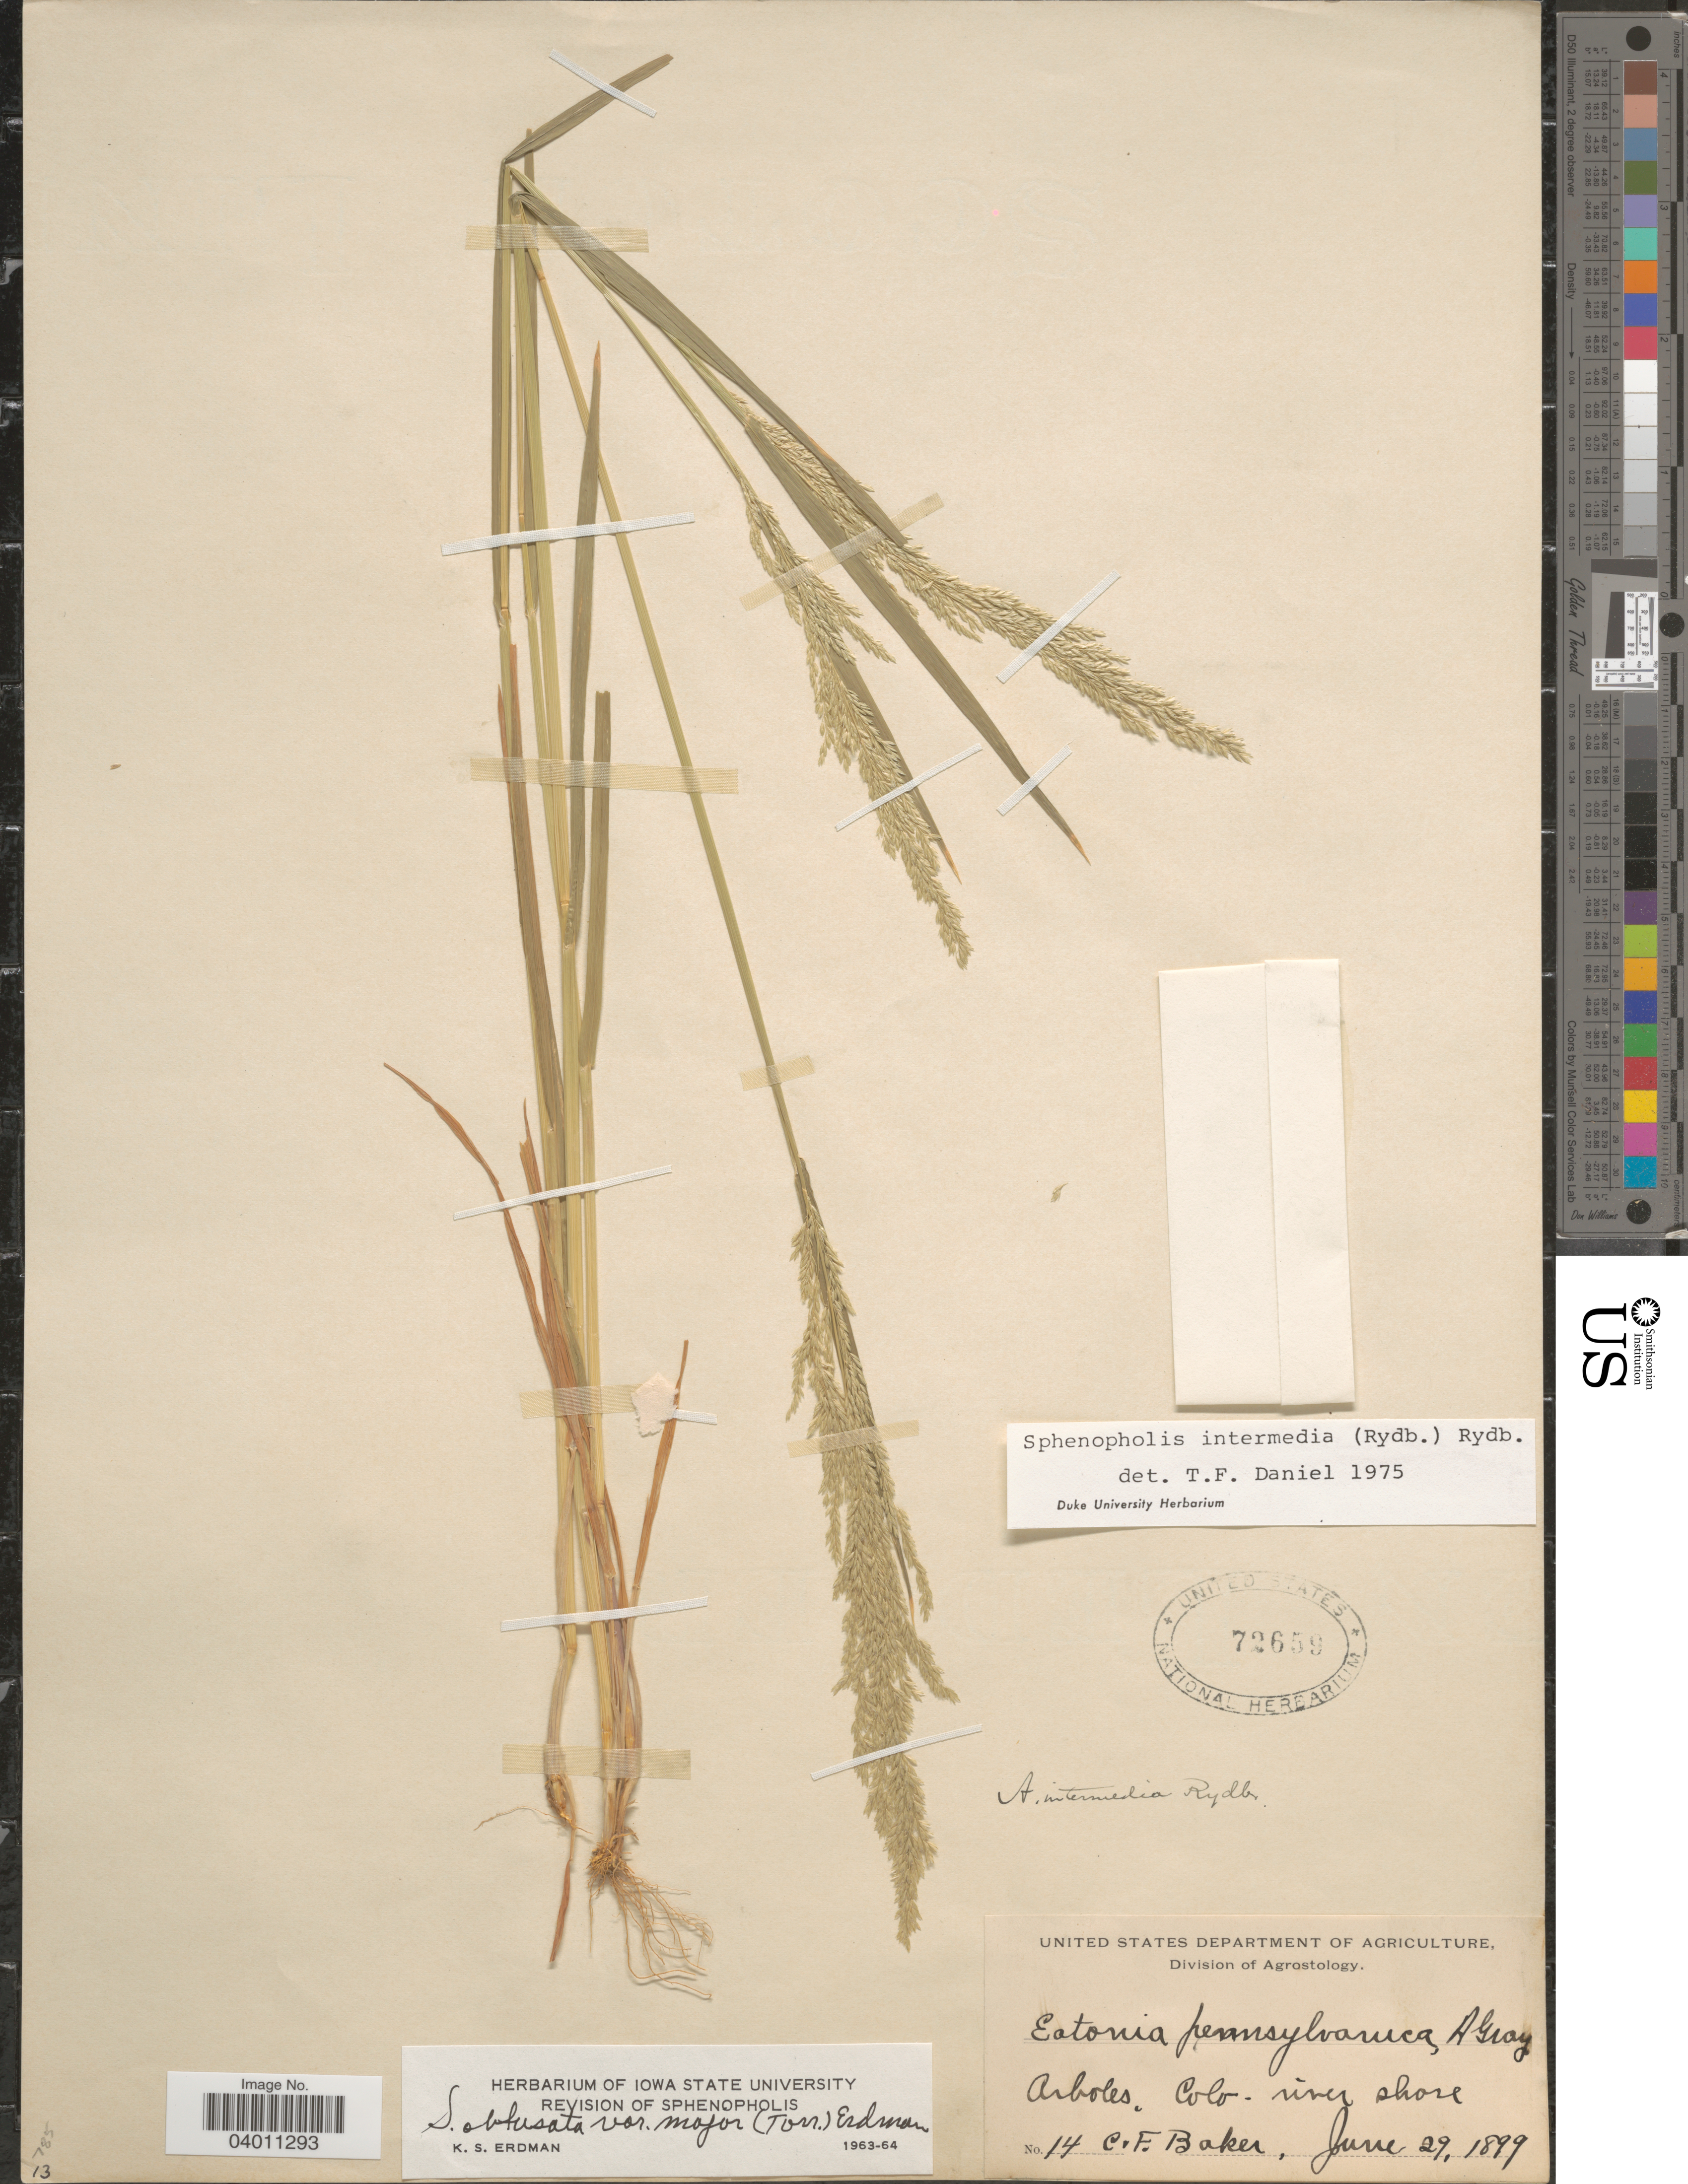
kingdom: Plantae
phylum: Tracheophyta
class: Liliopsida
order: Poales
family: Poaceae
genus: Sphenopholis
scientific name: Sphenopholis intermedia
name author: (Rydb.) Rydb.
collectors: C. F. Baker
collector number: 14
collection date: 1899-06-29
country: United States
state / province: Colorado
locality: Arboles. Colo. river shore.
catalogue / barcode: US 72659